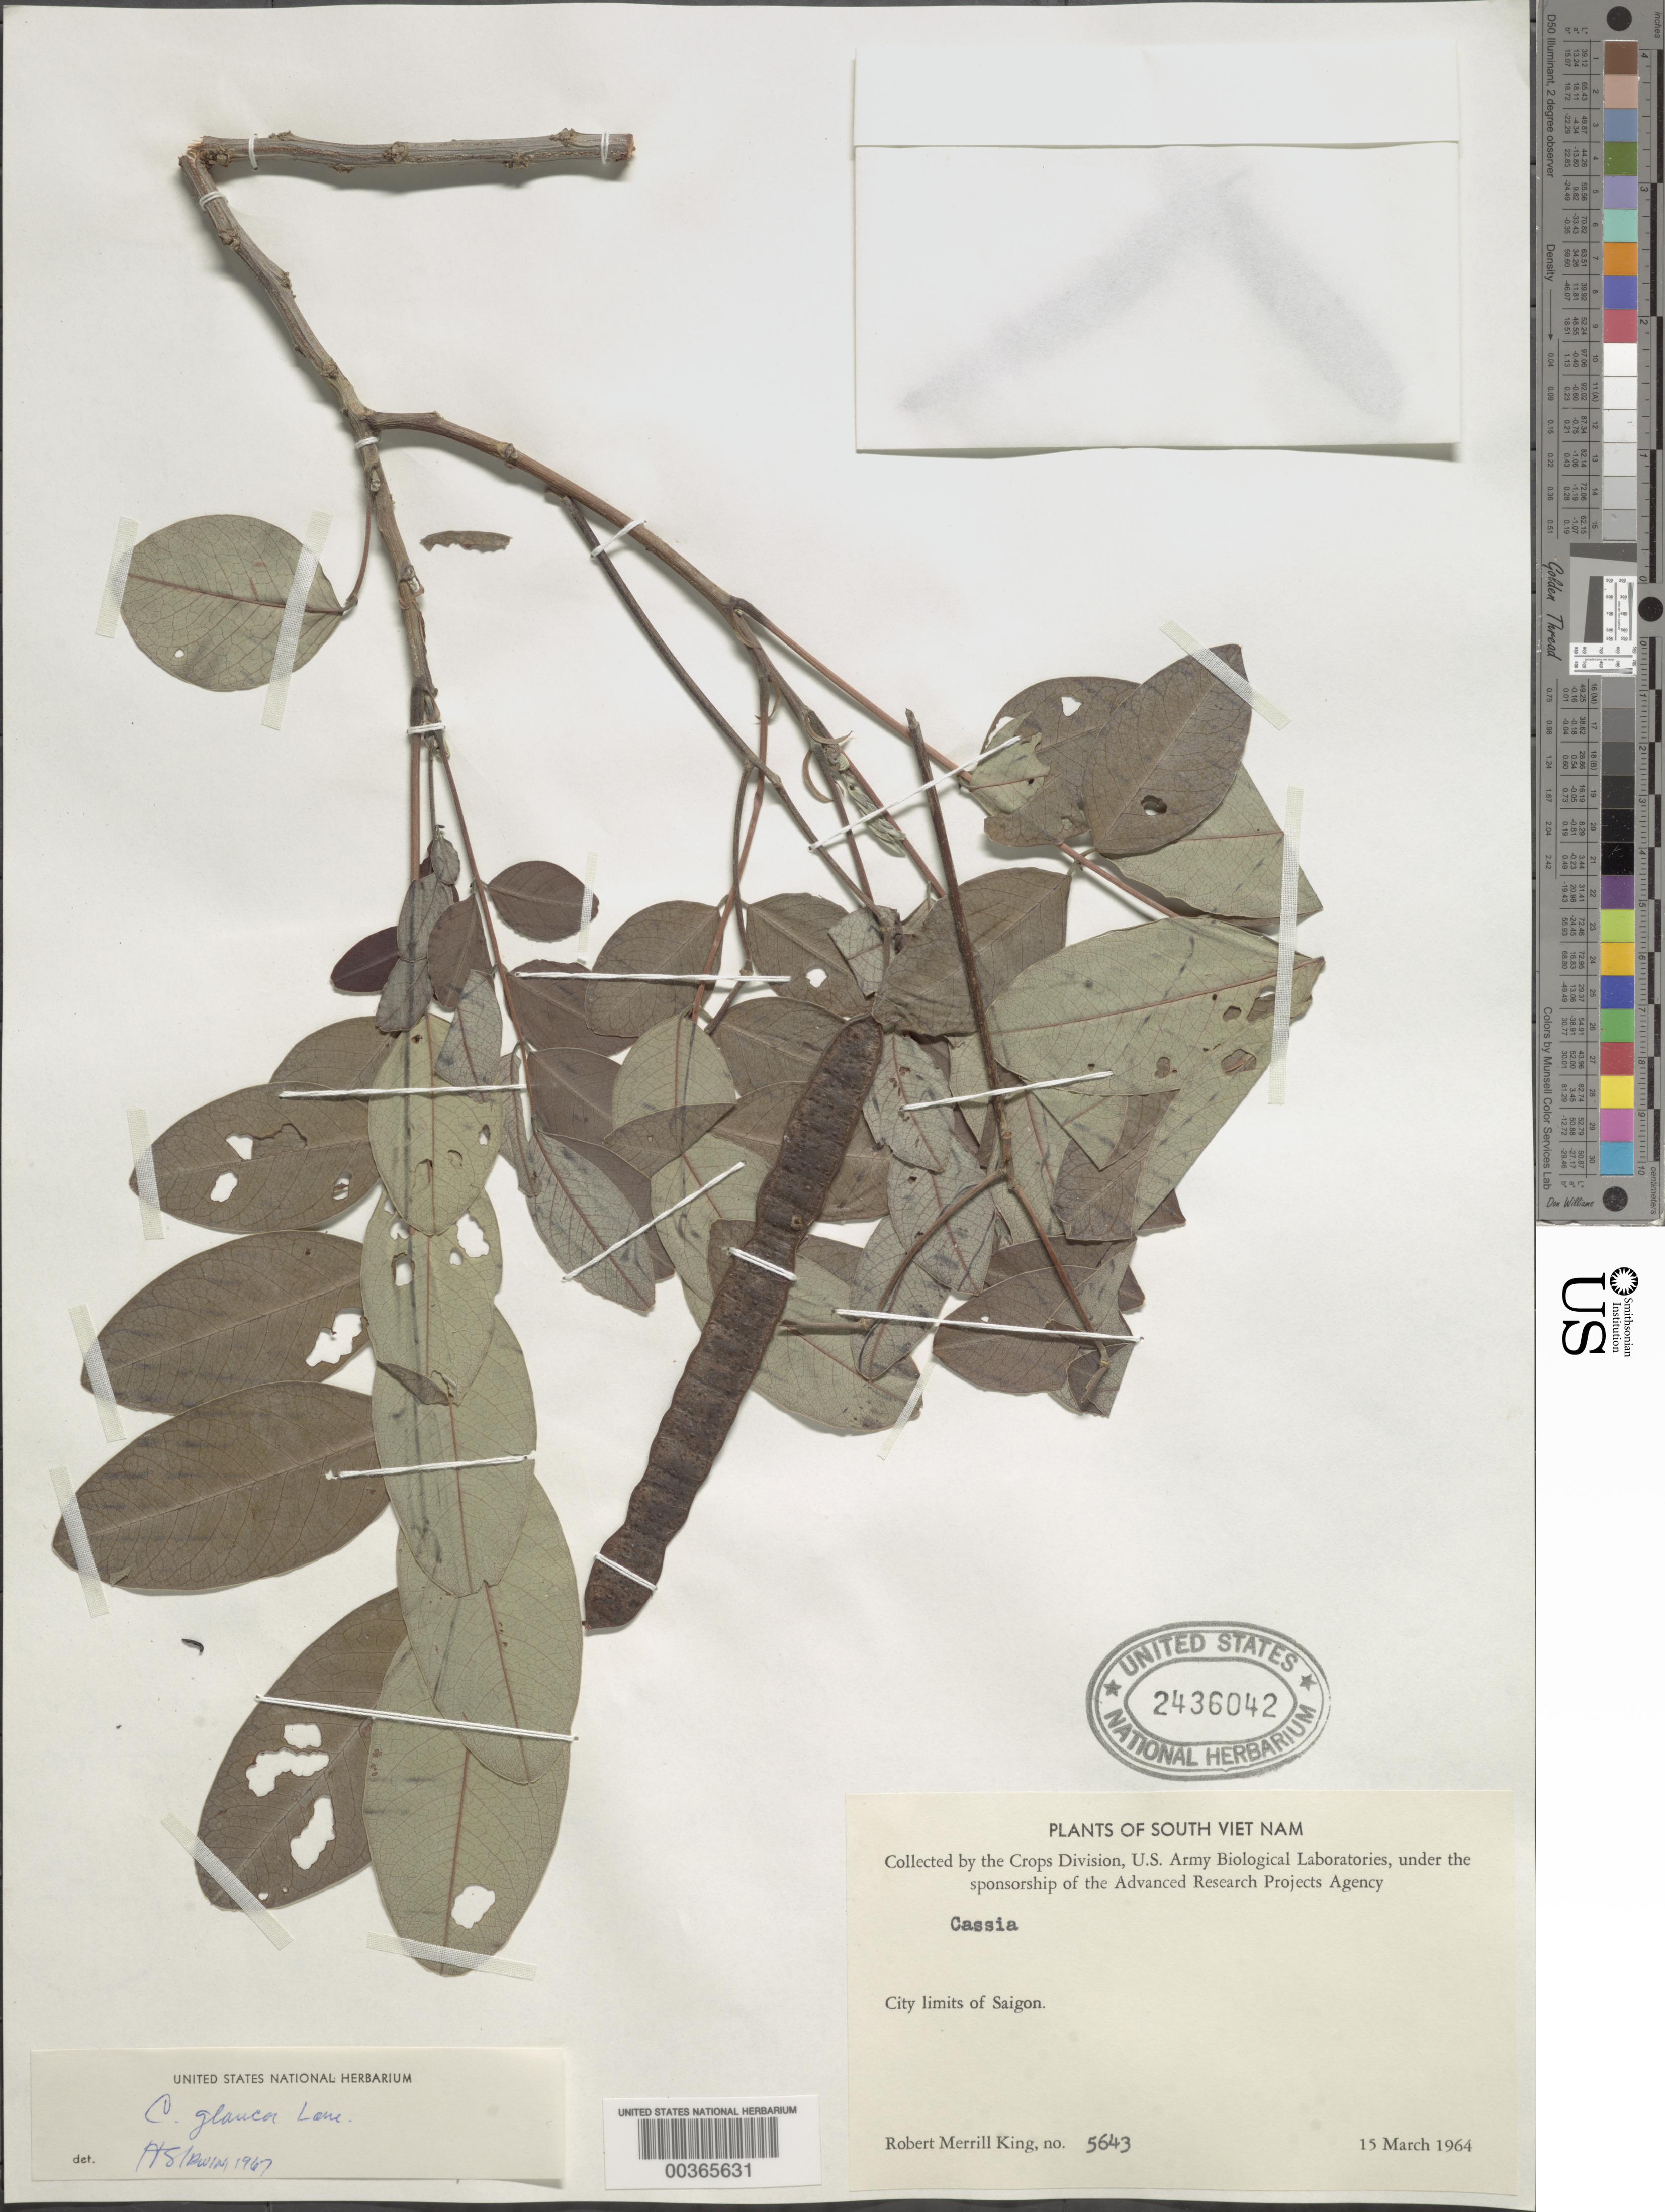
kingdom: Plantae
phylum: Tracheophyta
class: Magnoliopsida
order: Fabales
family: Fabaceae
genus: Senna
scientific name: Senna surattensis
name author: (Burm. f.) H.S. Irwin & Barneby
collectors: R. M. King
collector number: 5643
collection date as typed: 15 Mar 1964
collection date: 1964-03-15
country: Vietnam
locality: City limits of saigon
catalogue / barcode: US 2436042